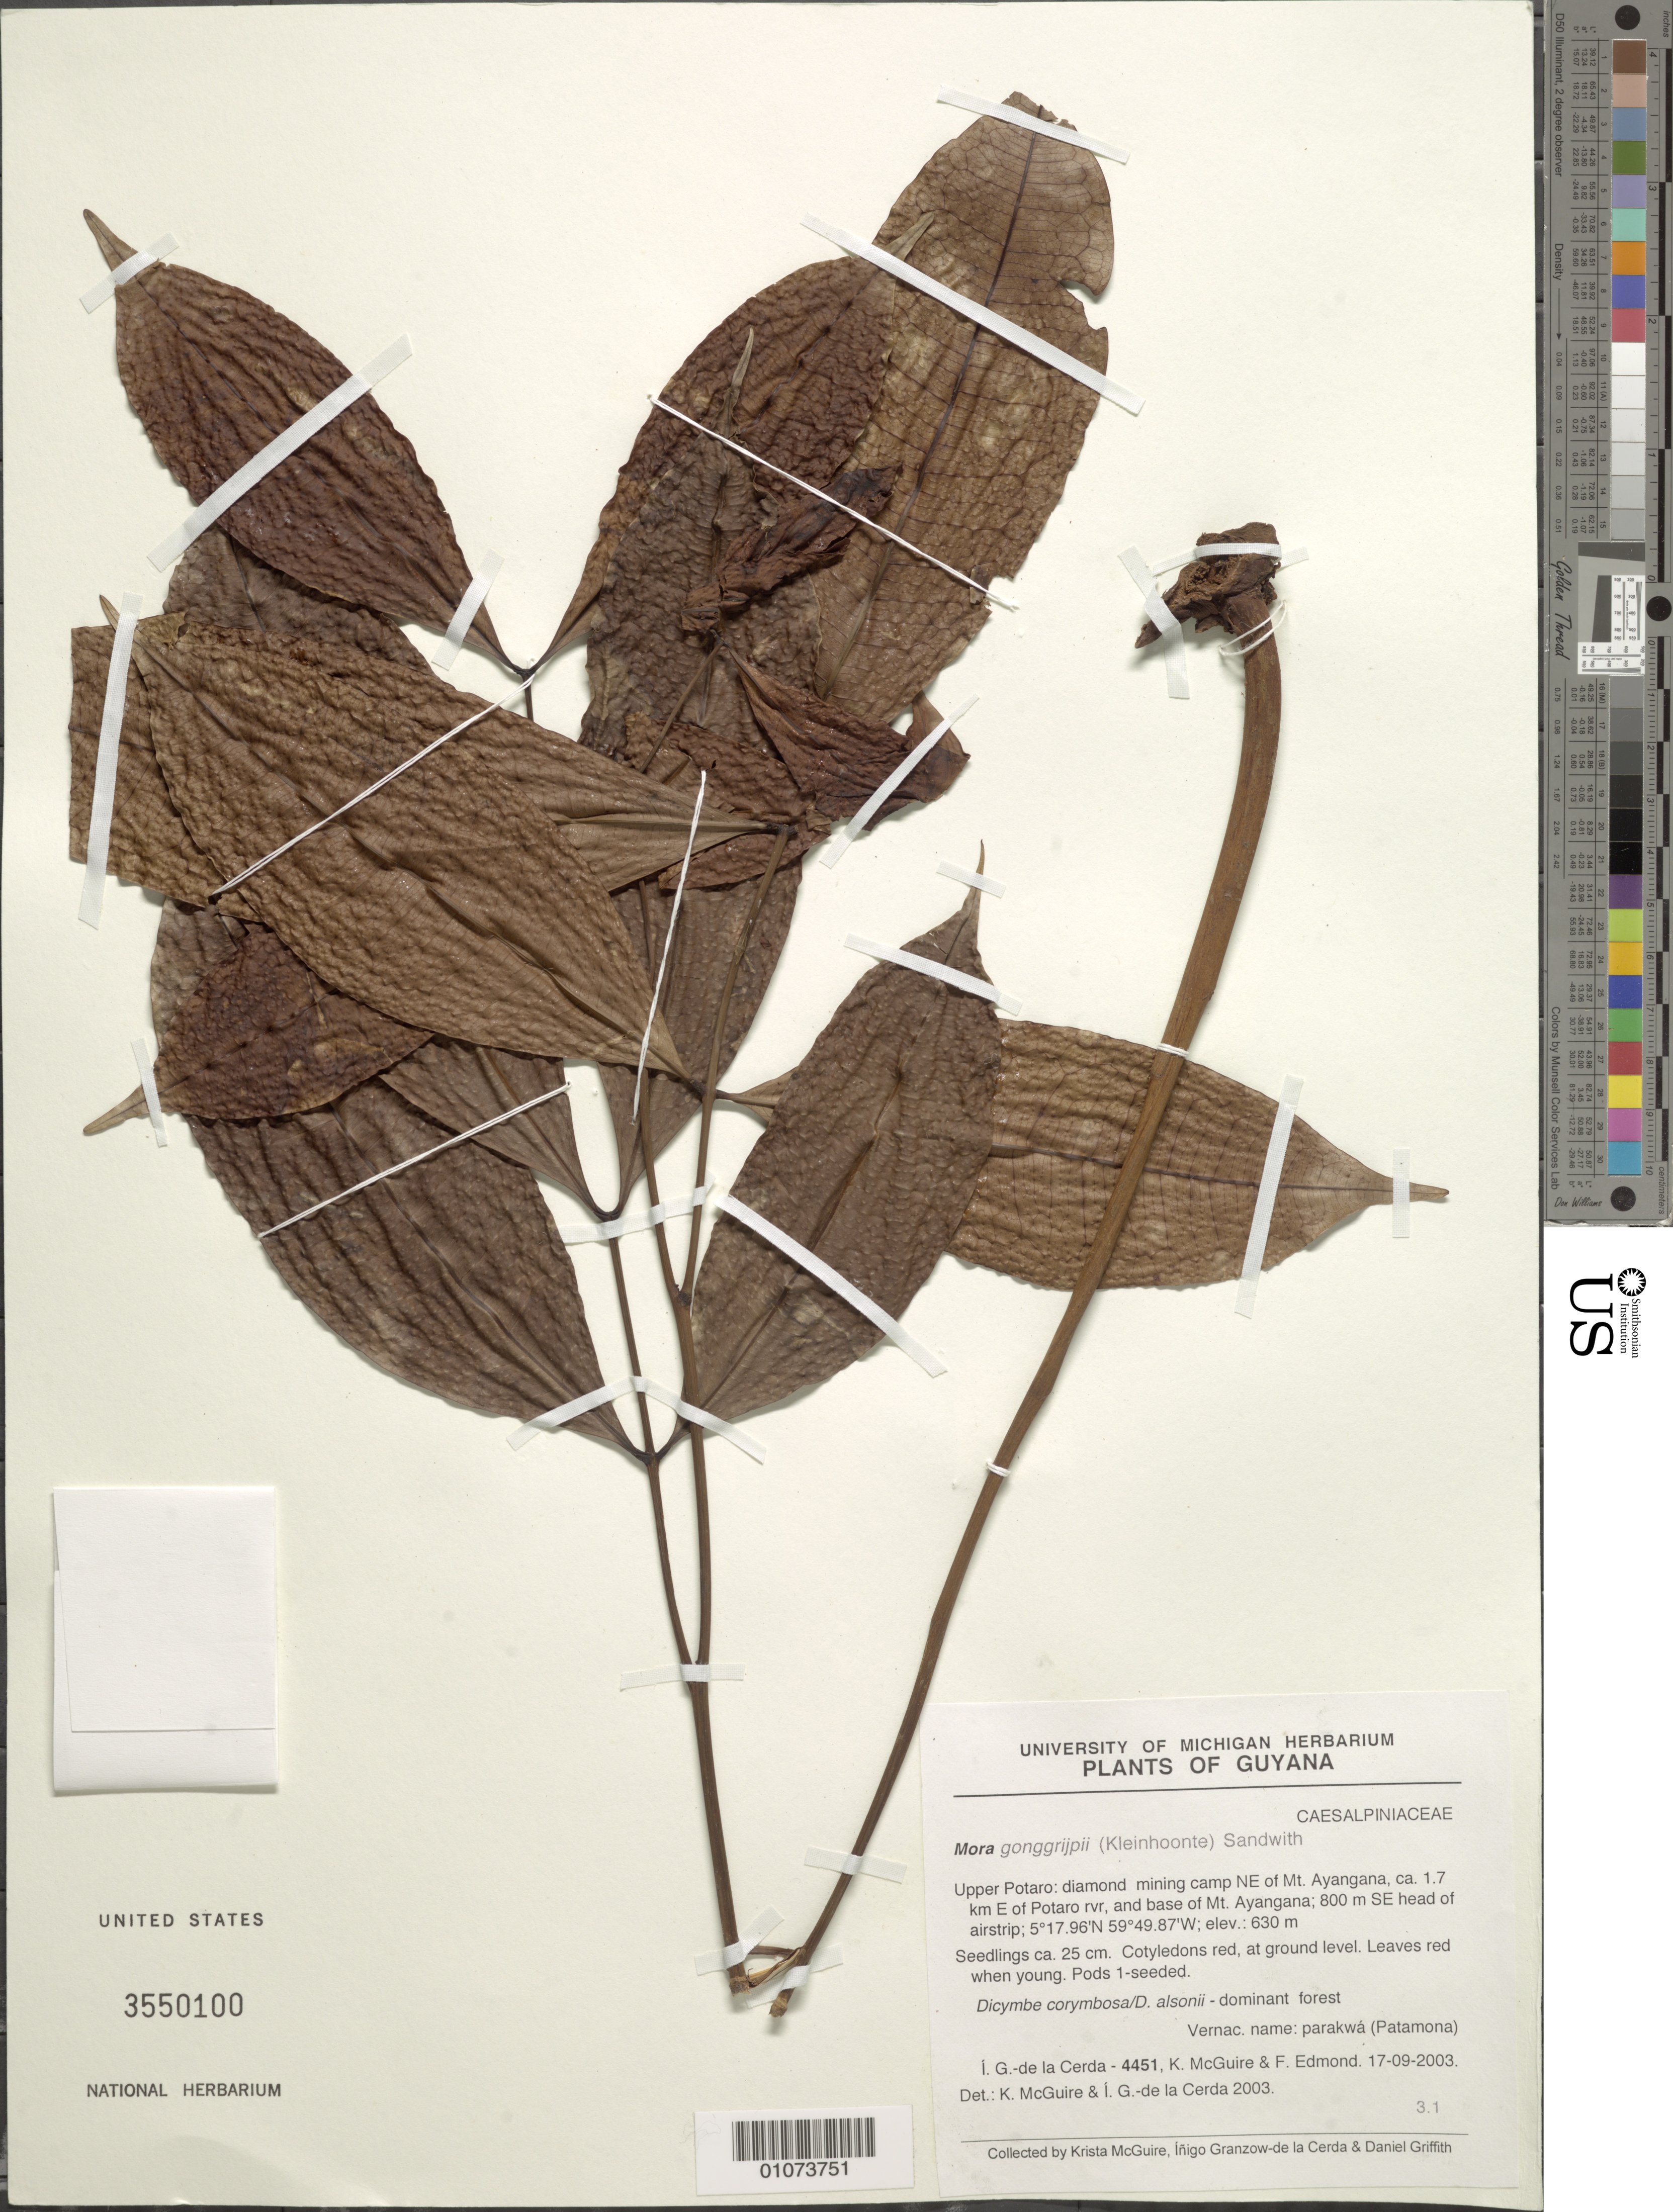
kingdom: Plantae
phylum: Tracheophyta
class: Magnoliopsida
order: Fabales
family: Fabaceae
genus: Mora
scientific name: Mora gonggrijpii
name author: (Kleinhoonte) Sandwith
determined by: McGuire, K.; de la Cerda, I. G.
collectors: I. de la Cerda, K. McGuire & F. Edmond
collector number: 4451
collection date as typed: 17-Sep-03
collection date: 2003-09-17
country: Guyana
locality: Upper Potaro: diamond mining camp NE of Mt. Ayangana, ca 1.7km E of Potaro rvr, and base of Mt. Ayangana; 800m SE head of airstrip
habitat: Dicymbe corymbosa / D. alsonii - dominant forest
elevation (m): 630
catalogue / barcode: US 3550100